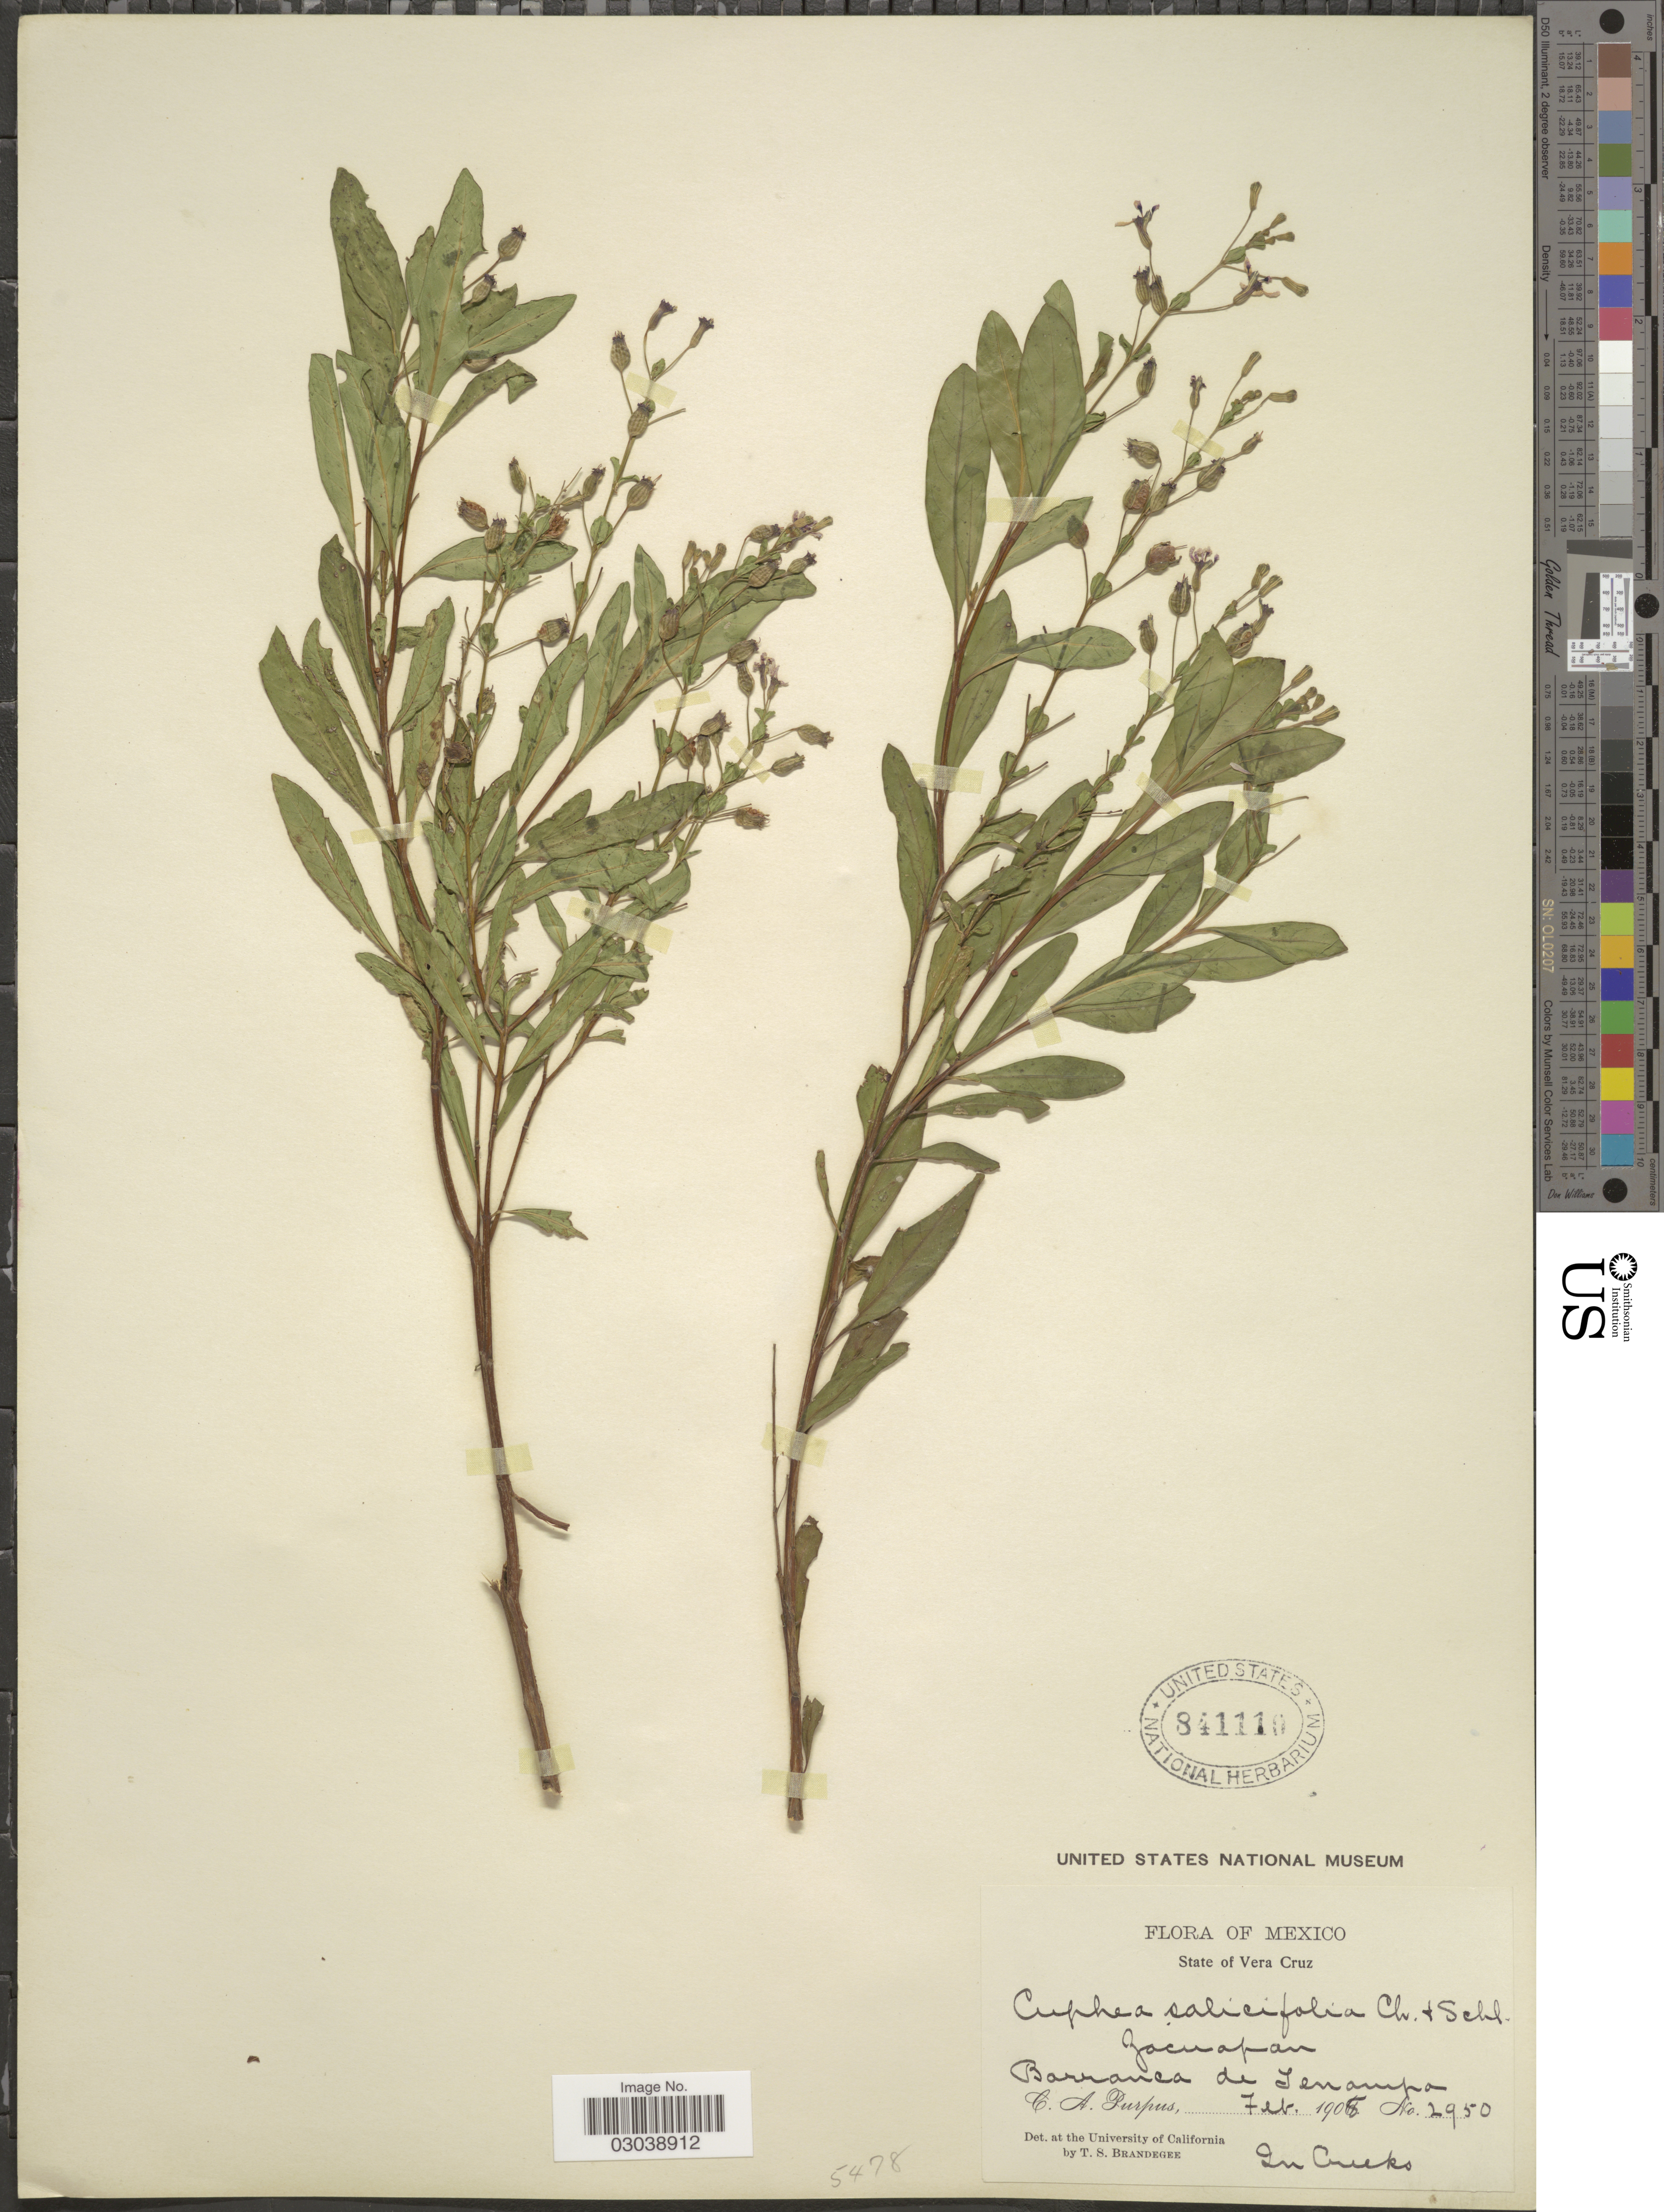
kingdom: Plantae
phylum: Tracheophyta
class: Magnoliopsida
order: Myrtales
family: Lythraceae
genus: Cuphea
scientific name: Cuphea salicifolia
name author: Schltdl. & Cham.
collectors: C. A. Purpus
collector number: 2950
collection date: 1905-02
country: Mexico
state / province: Veracruz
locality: Zacuapan, Barranca de Tenampa.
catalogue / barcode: US 841110